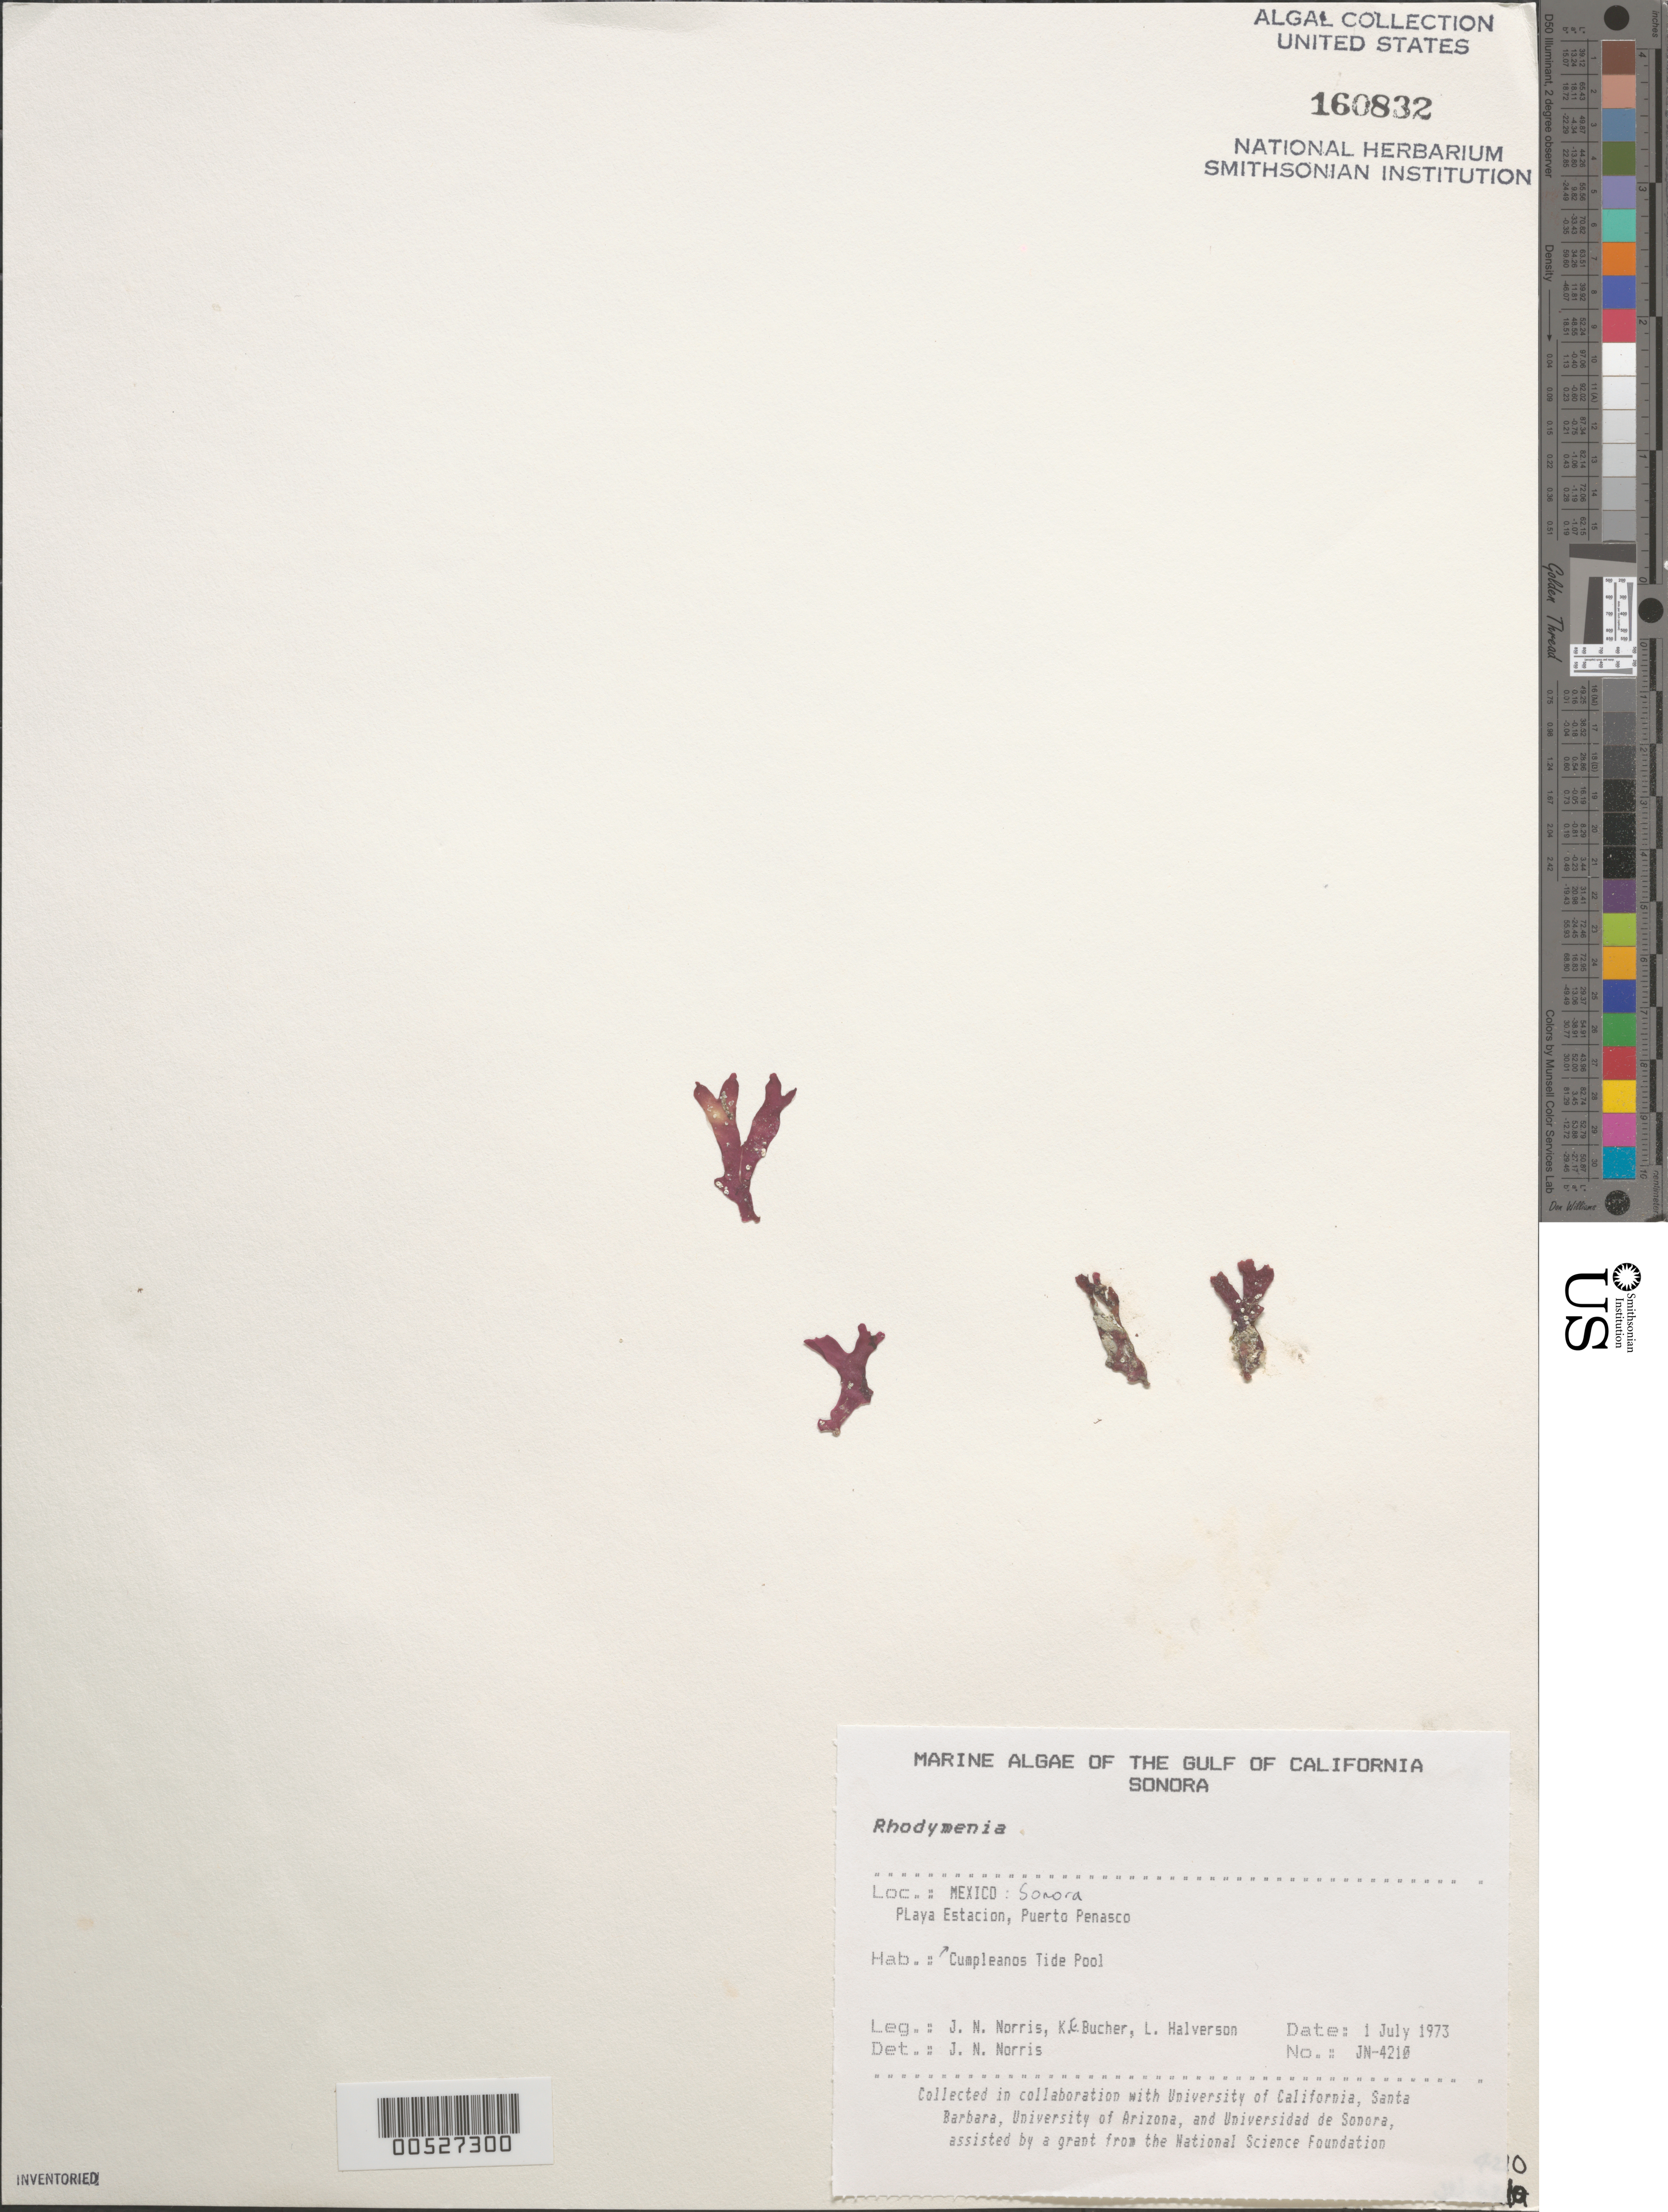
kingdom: Plantae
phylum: Rhodophyta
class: Florideophyceae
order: Rhodymeniales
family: Rhodymeniaceae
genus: Rhodymenia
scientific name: Rhodymenia sp.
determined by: Norris, James N.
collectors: J. N. Norris, K. E. Bucher & L. Halverson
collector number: JN-4210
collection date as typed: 01 Jul 1973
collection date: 1973-07-01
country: Mexico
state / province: Sonora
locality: Playa Estacion, Puerto Penasco, Cumpleanos Tide Pool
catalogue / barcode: US 160832